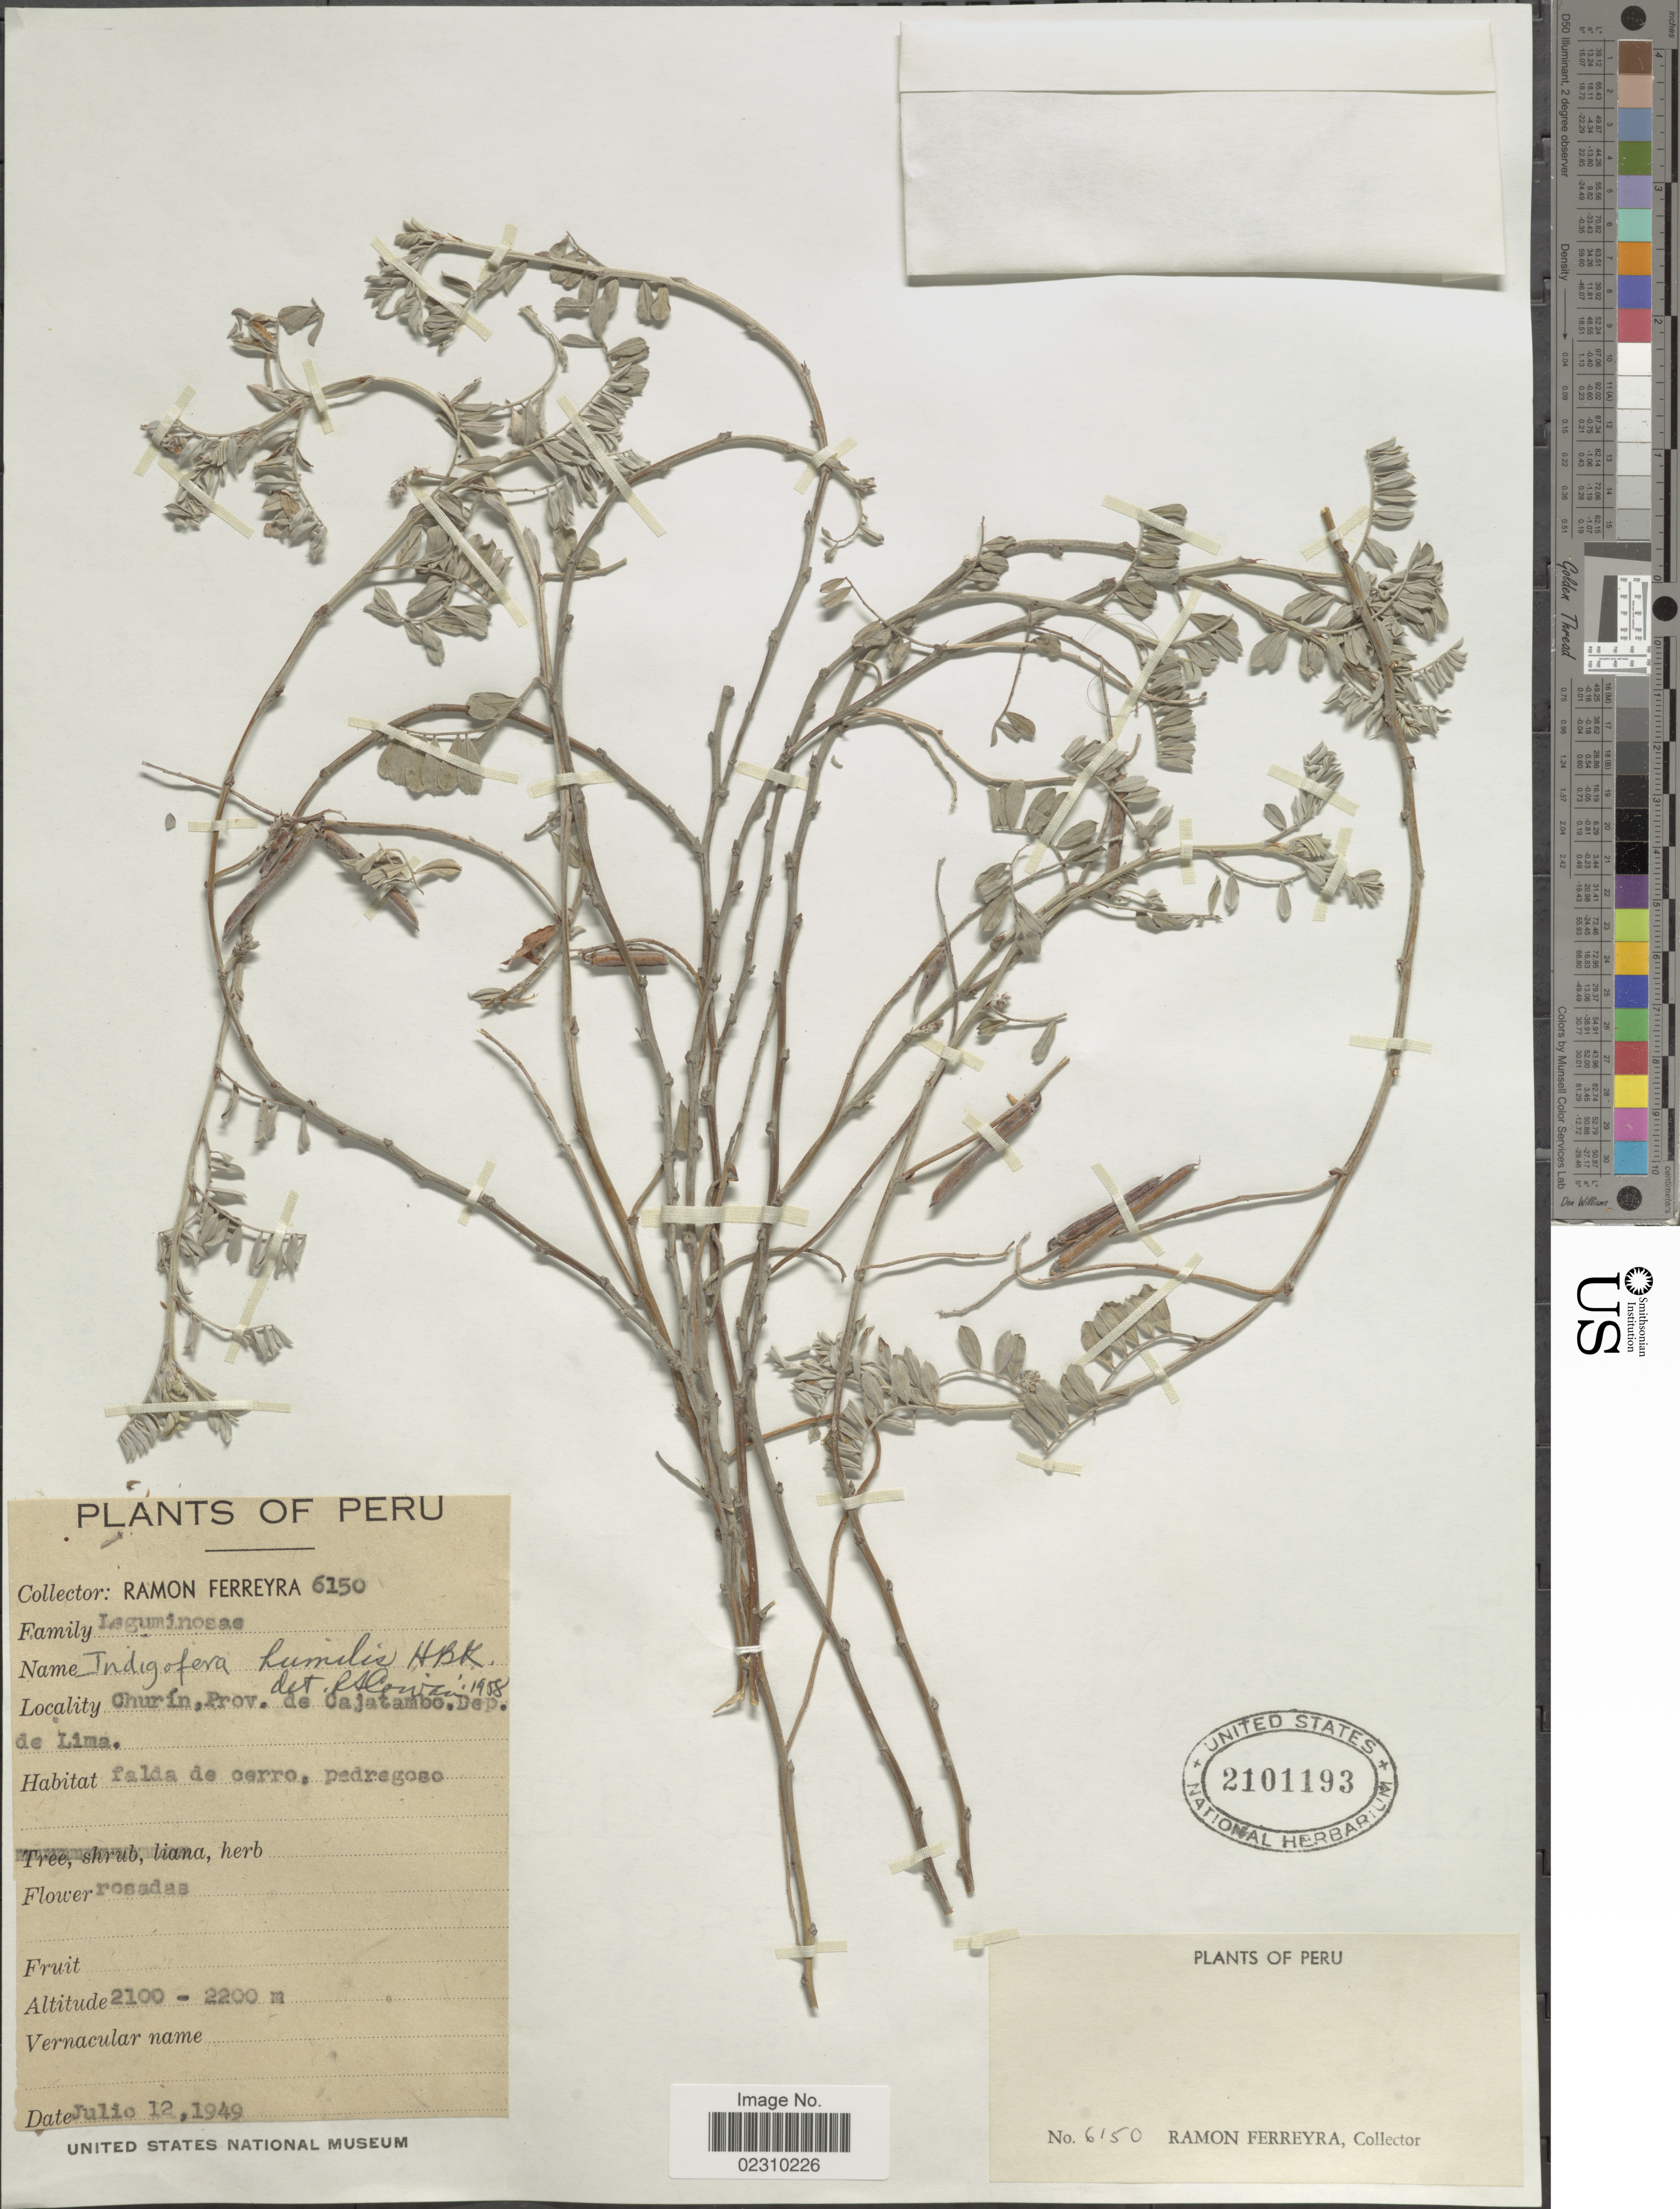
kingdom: Plantae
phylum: Tracheophyta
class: Magnoliopsida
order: Fabales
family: Fabaceae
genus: Indigofera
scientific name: Indigofera humilis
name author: Kunth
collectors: R. A. Ferreyra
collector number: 6150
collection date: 1949-07-12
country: Peru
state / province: Lima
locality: Churin, Prov. de Cajatambo, Dep. de Lima.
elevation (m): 2100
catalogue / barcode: US 2101193